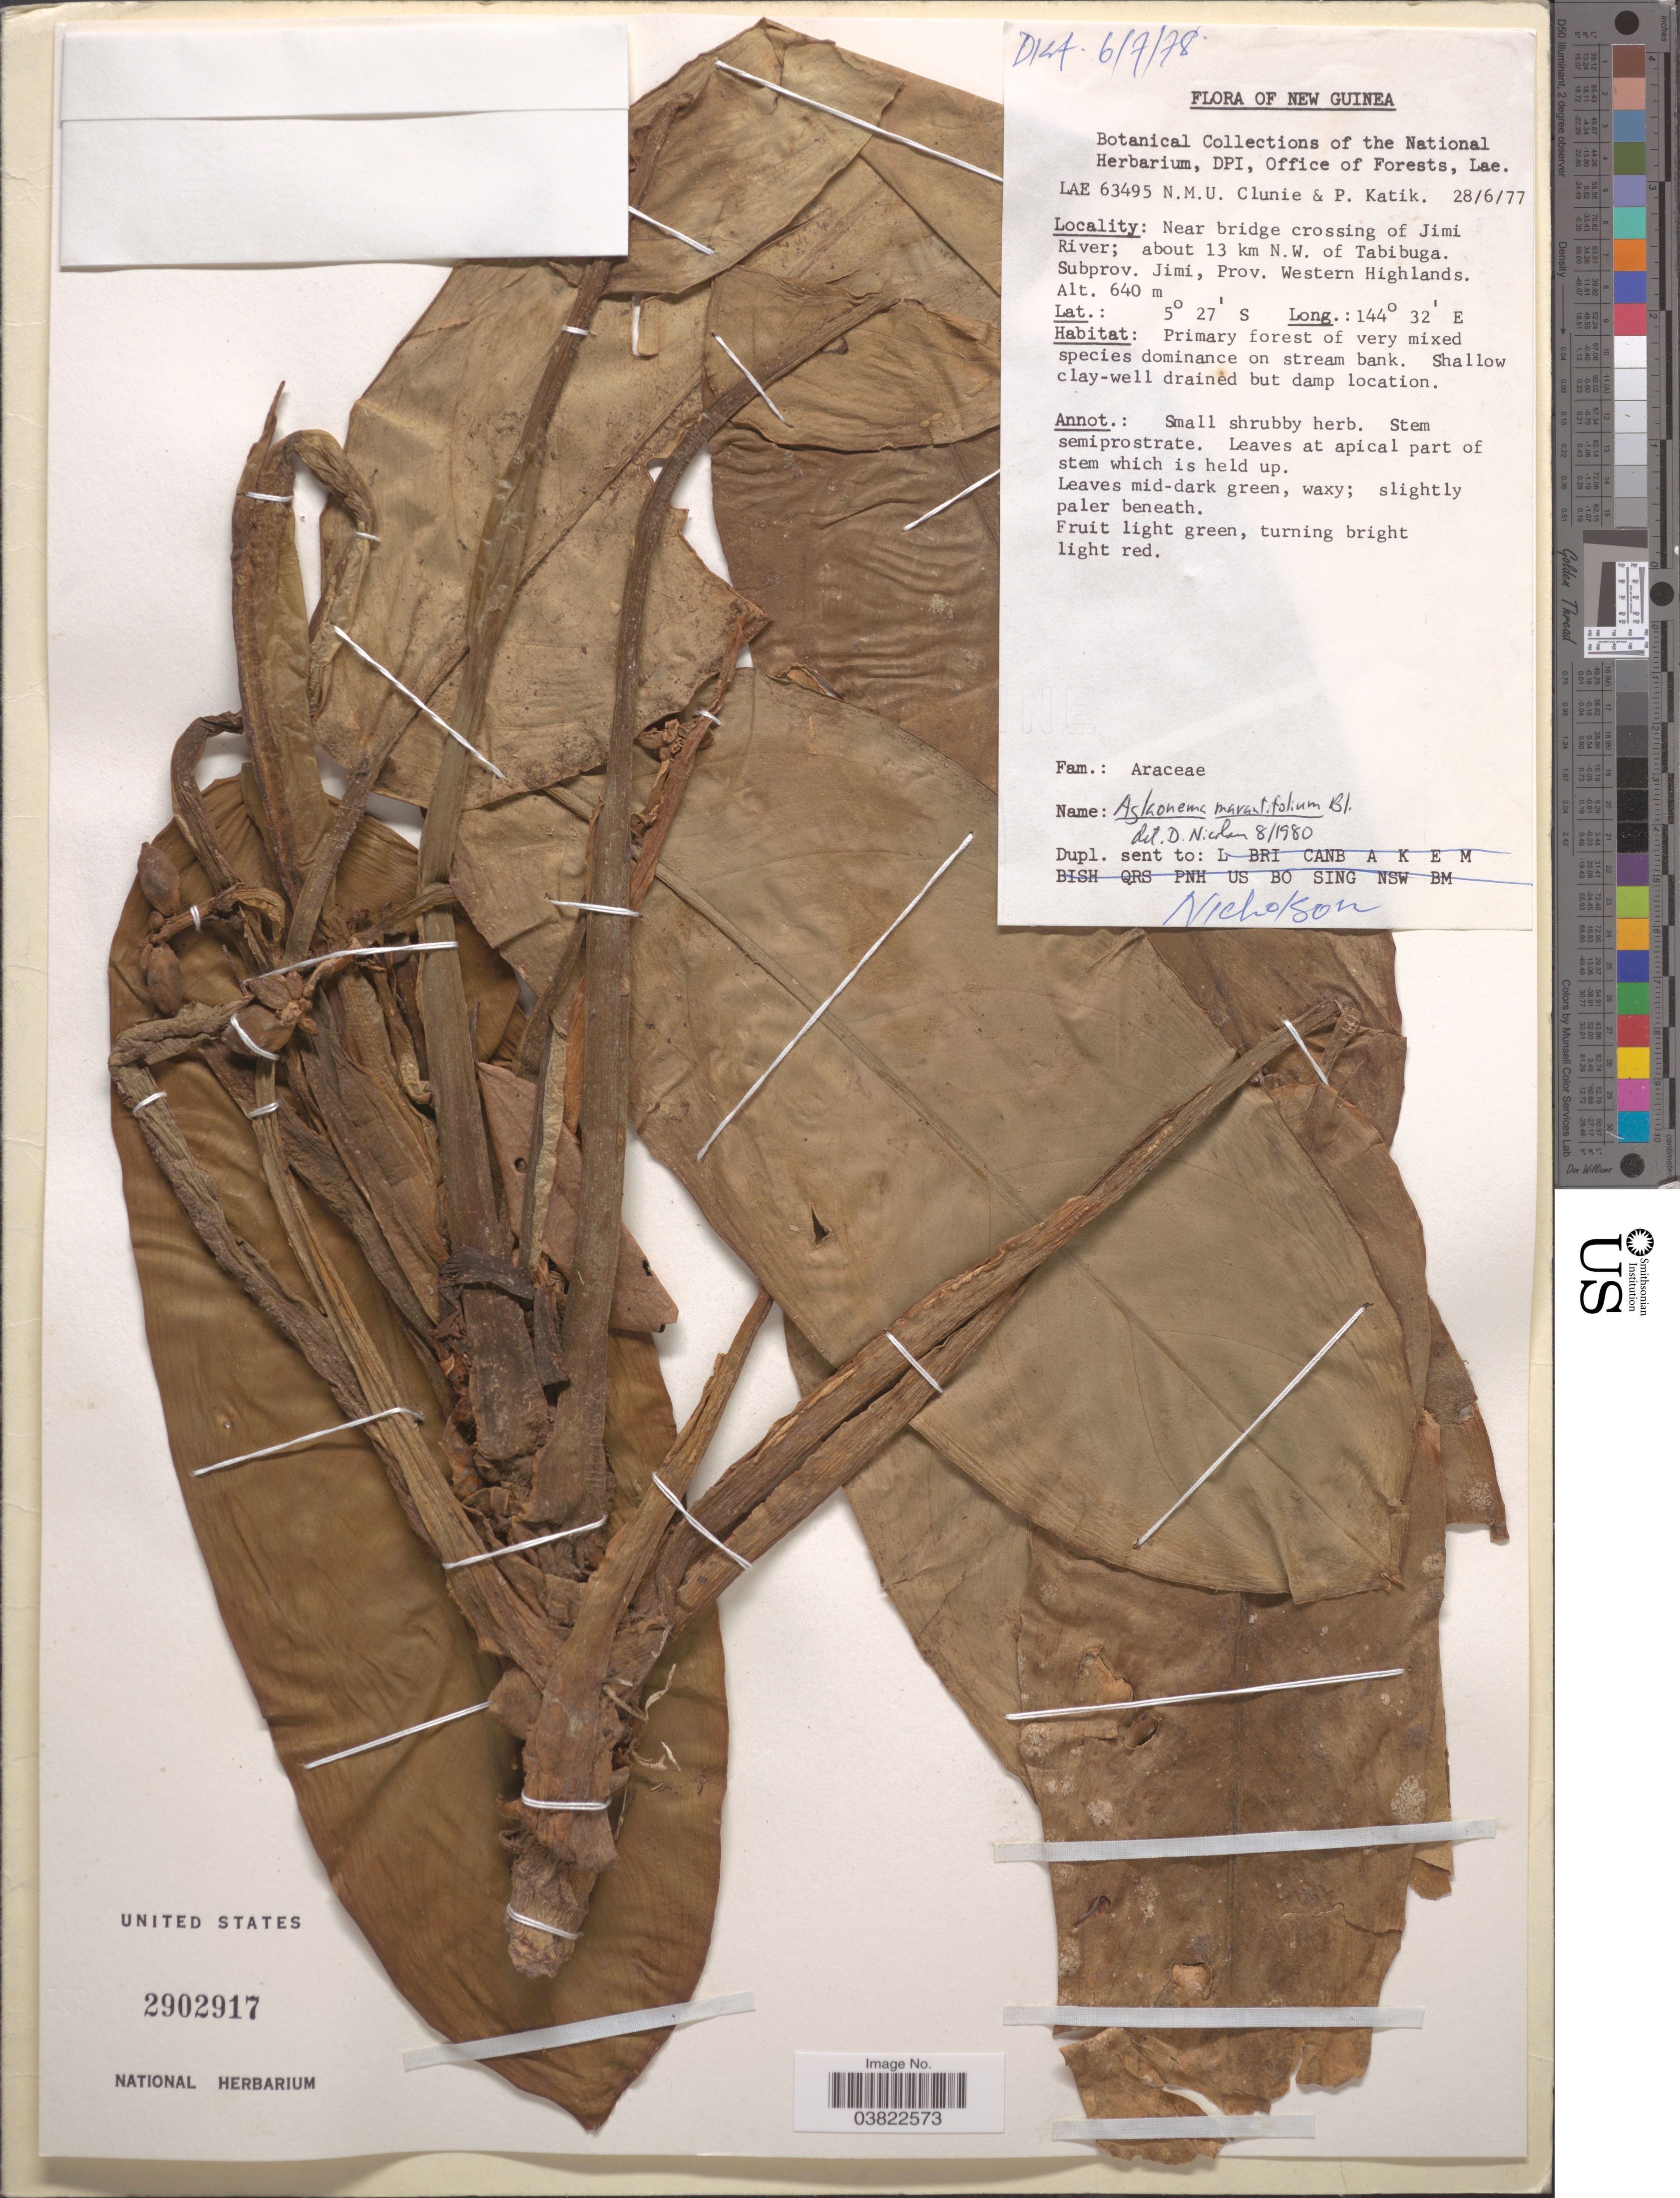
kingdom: Plantae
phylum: Tracheophyta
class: Liliopsida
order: Alismatales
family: Araceae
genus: Aglaonema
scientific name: Aglaonema marantifolium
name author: Blume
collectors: N.M.U. Clunie & P. Katik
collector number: LAE 63495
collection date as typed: Transcribed d/m/y: 28/6/77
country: Papua New Guinea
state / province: Western Highlands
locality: New Guinea. Near bridge crossing of Jimi River; about 13 km N. W. of Tabibuga. Subprov. Jimi.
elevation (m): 640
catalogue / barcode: US 2902917